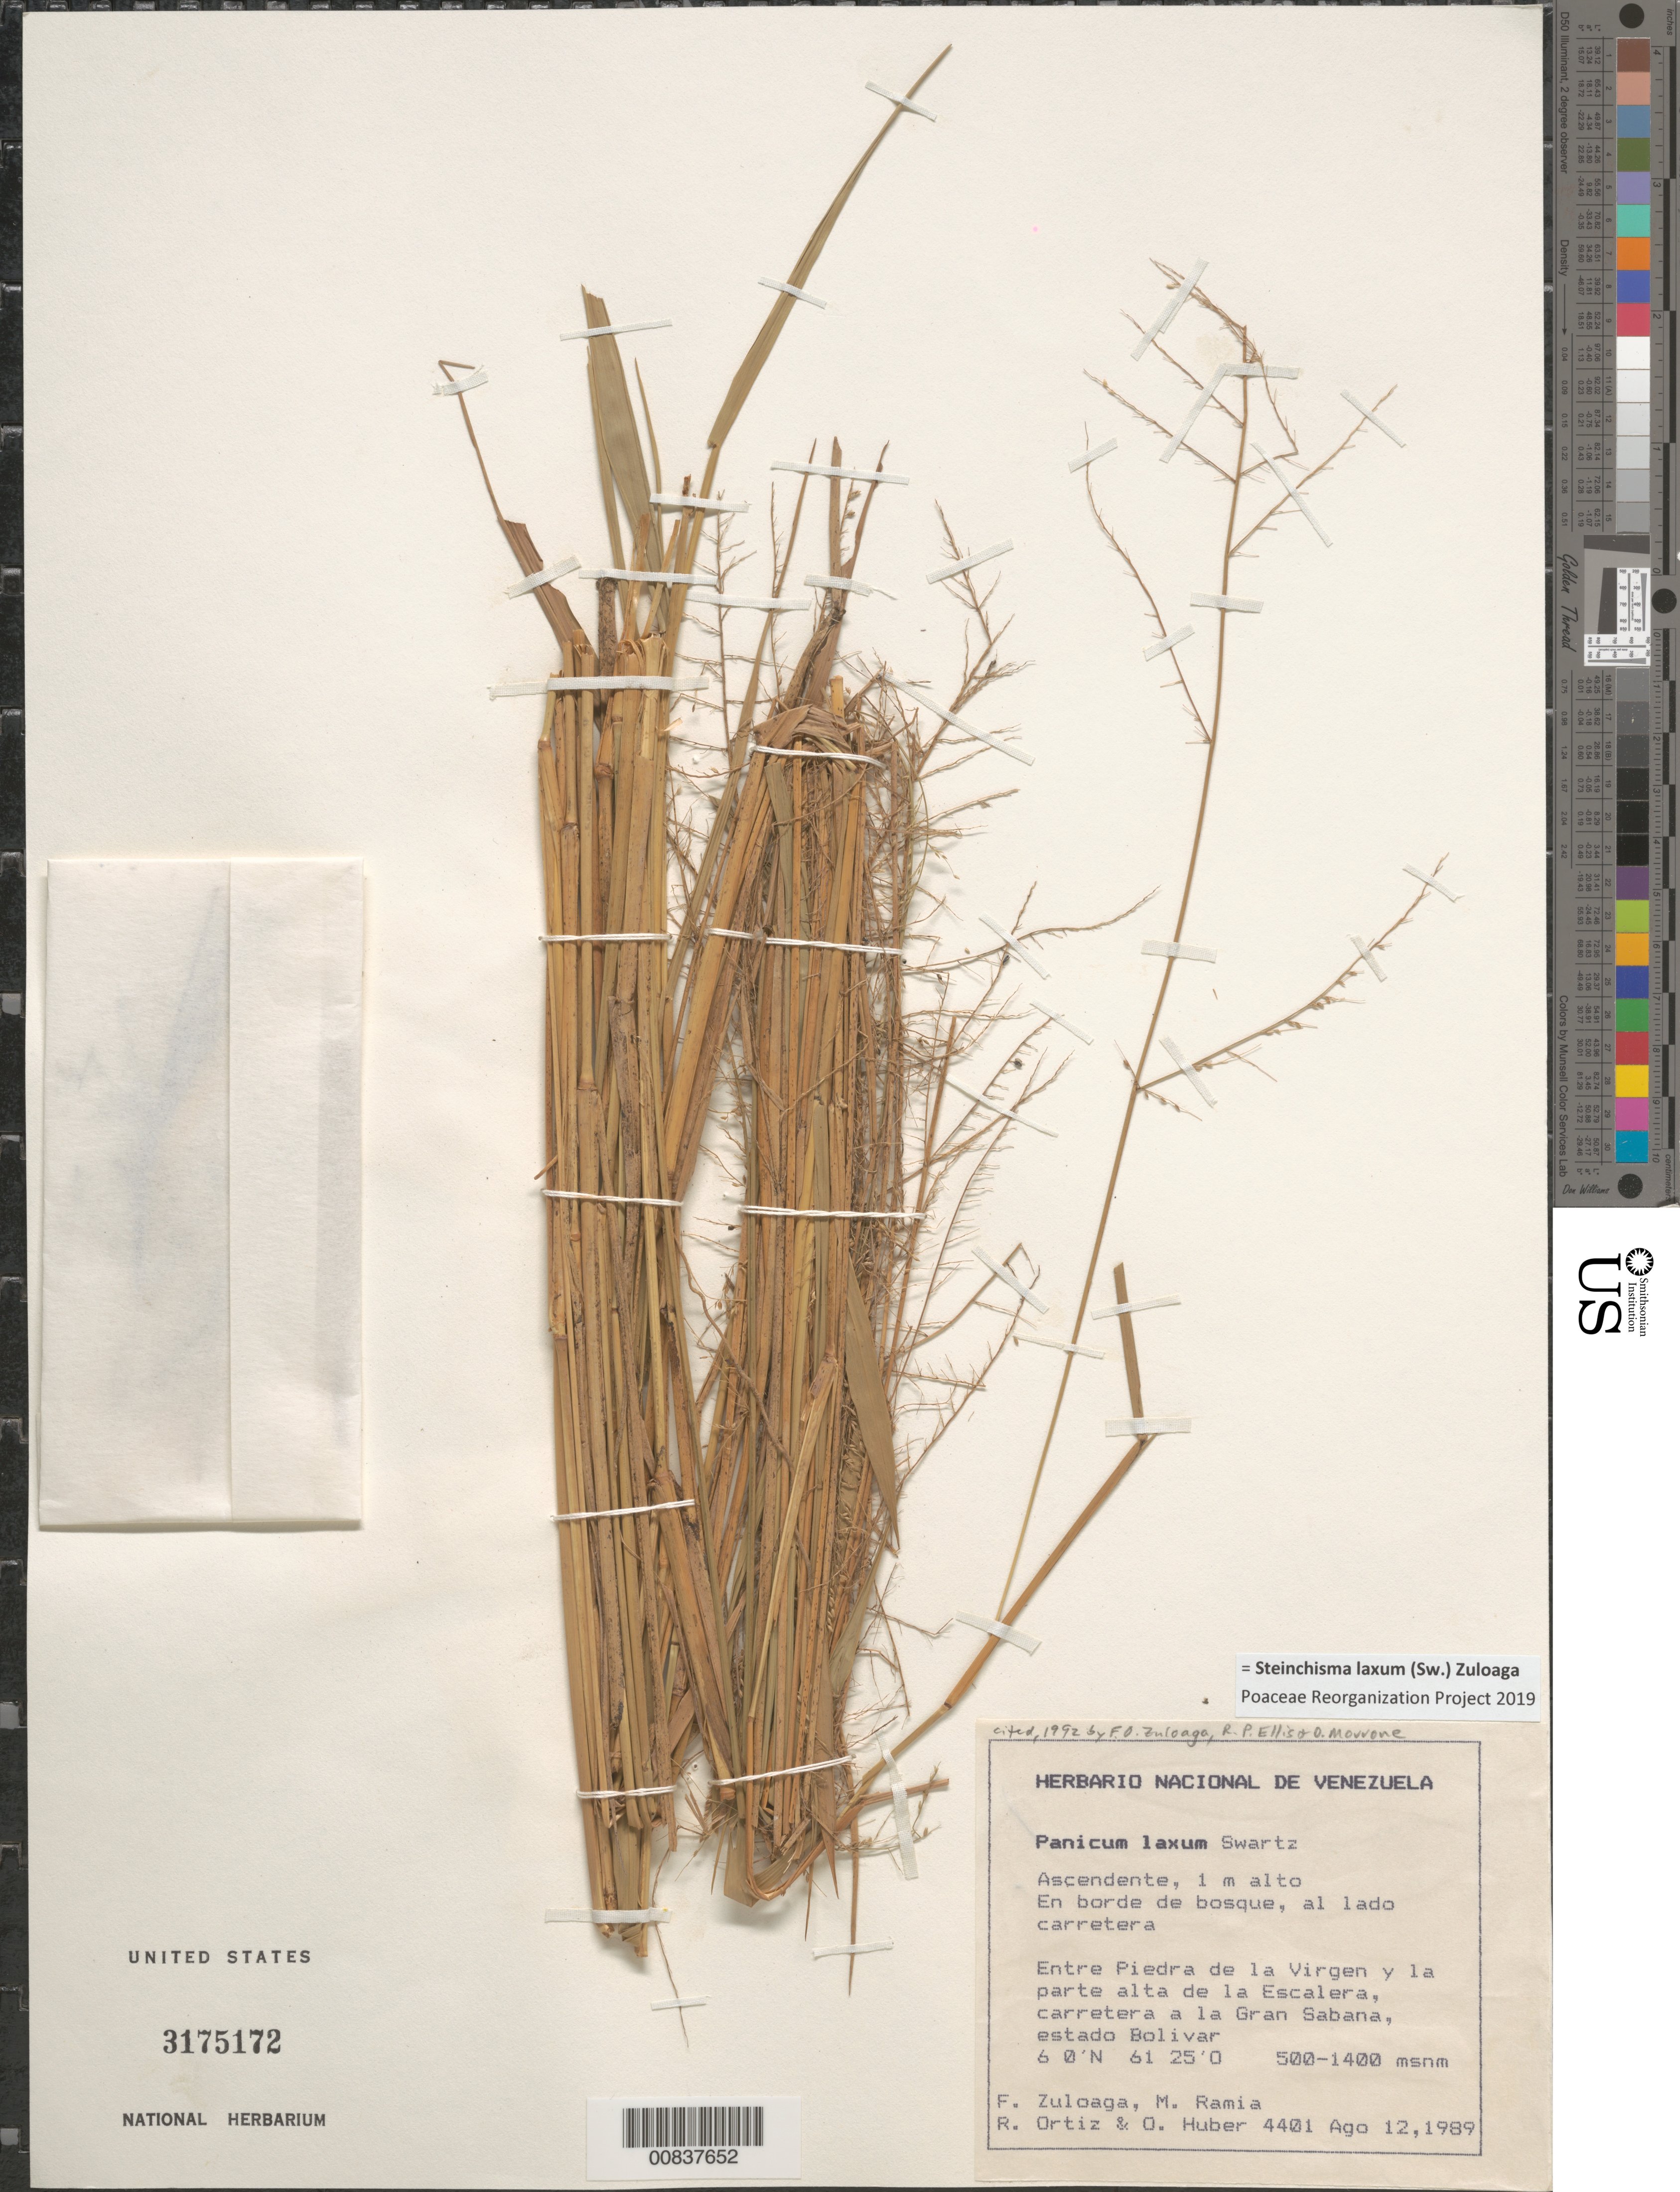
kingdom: Plantae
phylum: Tracheophyta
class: Liliopsida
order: Poales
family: Poaceae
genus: Panicum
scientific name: Panicum laxum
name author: Sw.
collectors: F. O. Zuloaga, M. Ramia, R. Ortíz & O. Huber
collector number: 4401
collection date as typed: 12-Aug-89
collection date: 1989-08-12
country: Venezuela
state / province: Bolívar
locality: Gran Sabana, entre Piedra de la Virgen y la parte alta de la Escalera, carretera a la Gran Sabana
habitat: Edge of forest, roadside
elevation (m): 500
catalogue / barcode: US 3175172